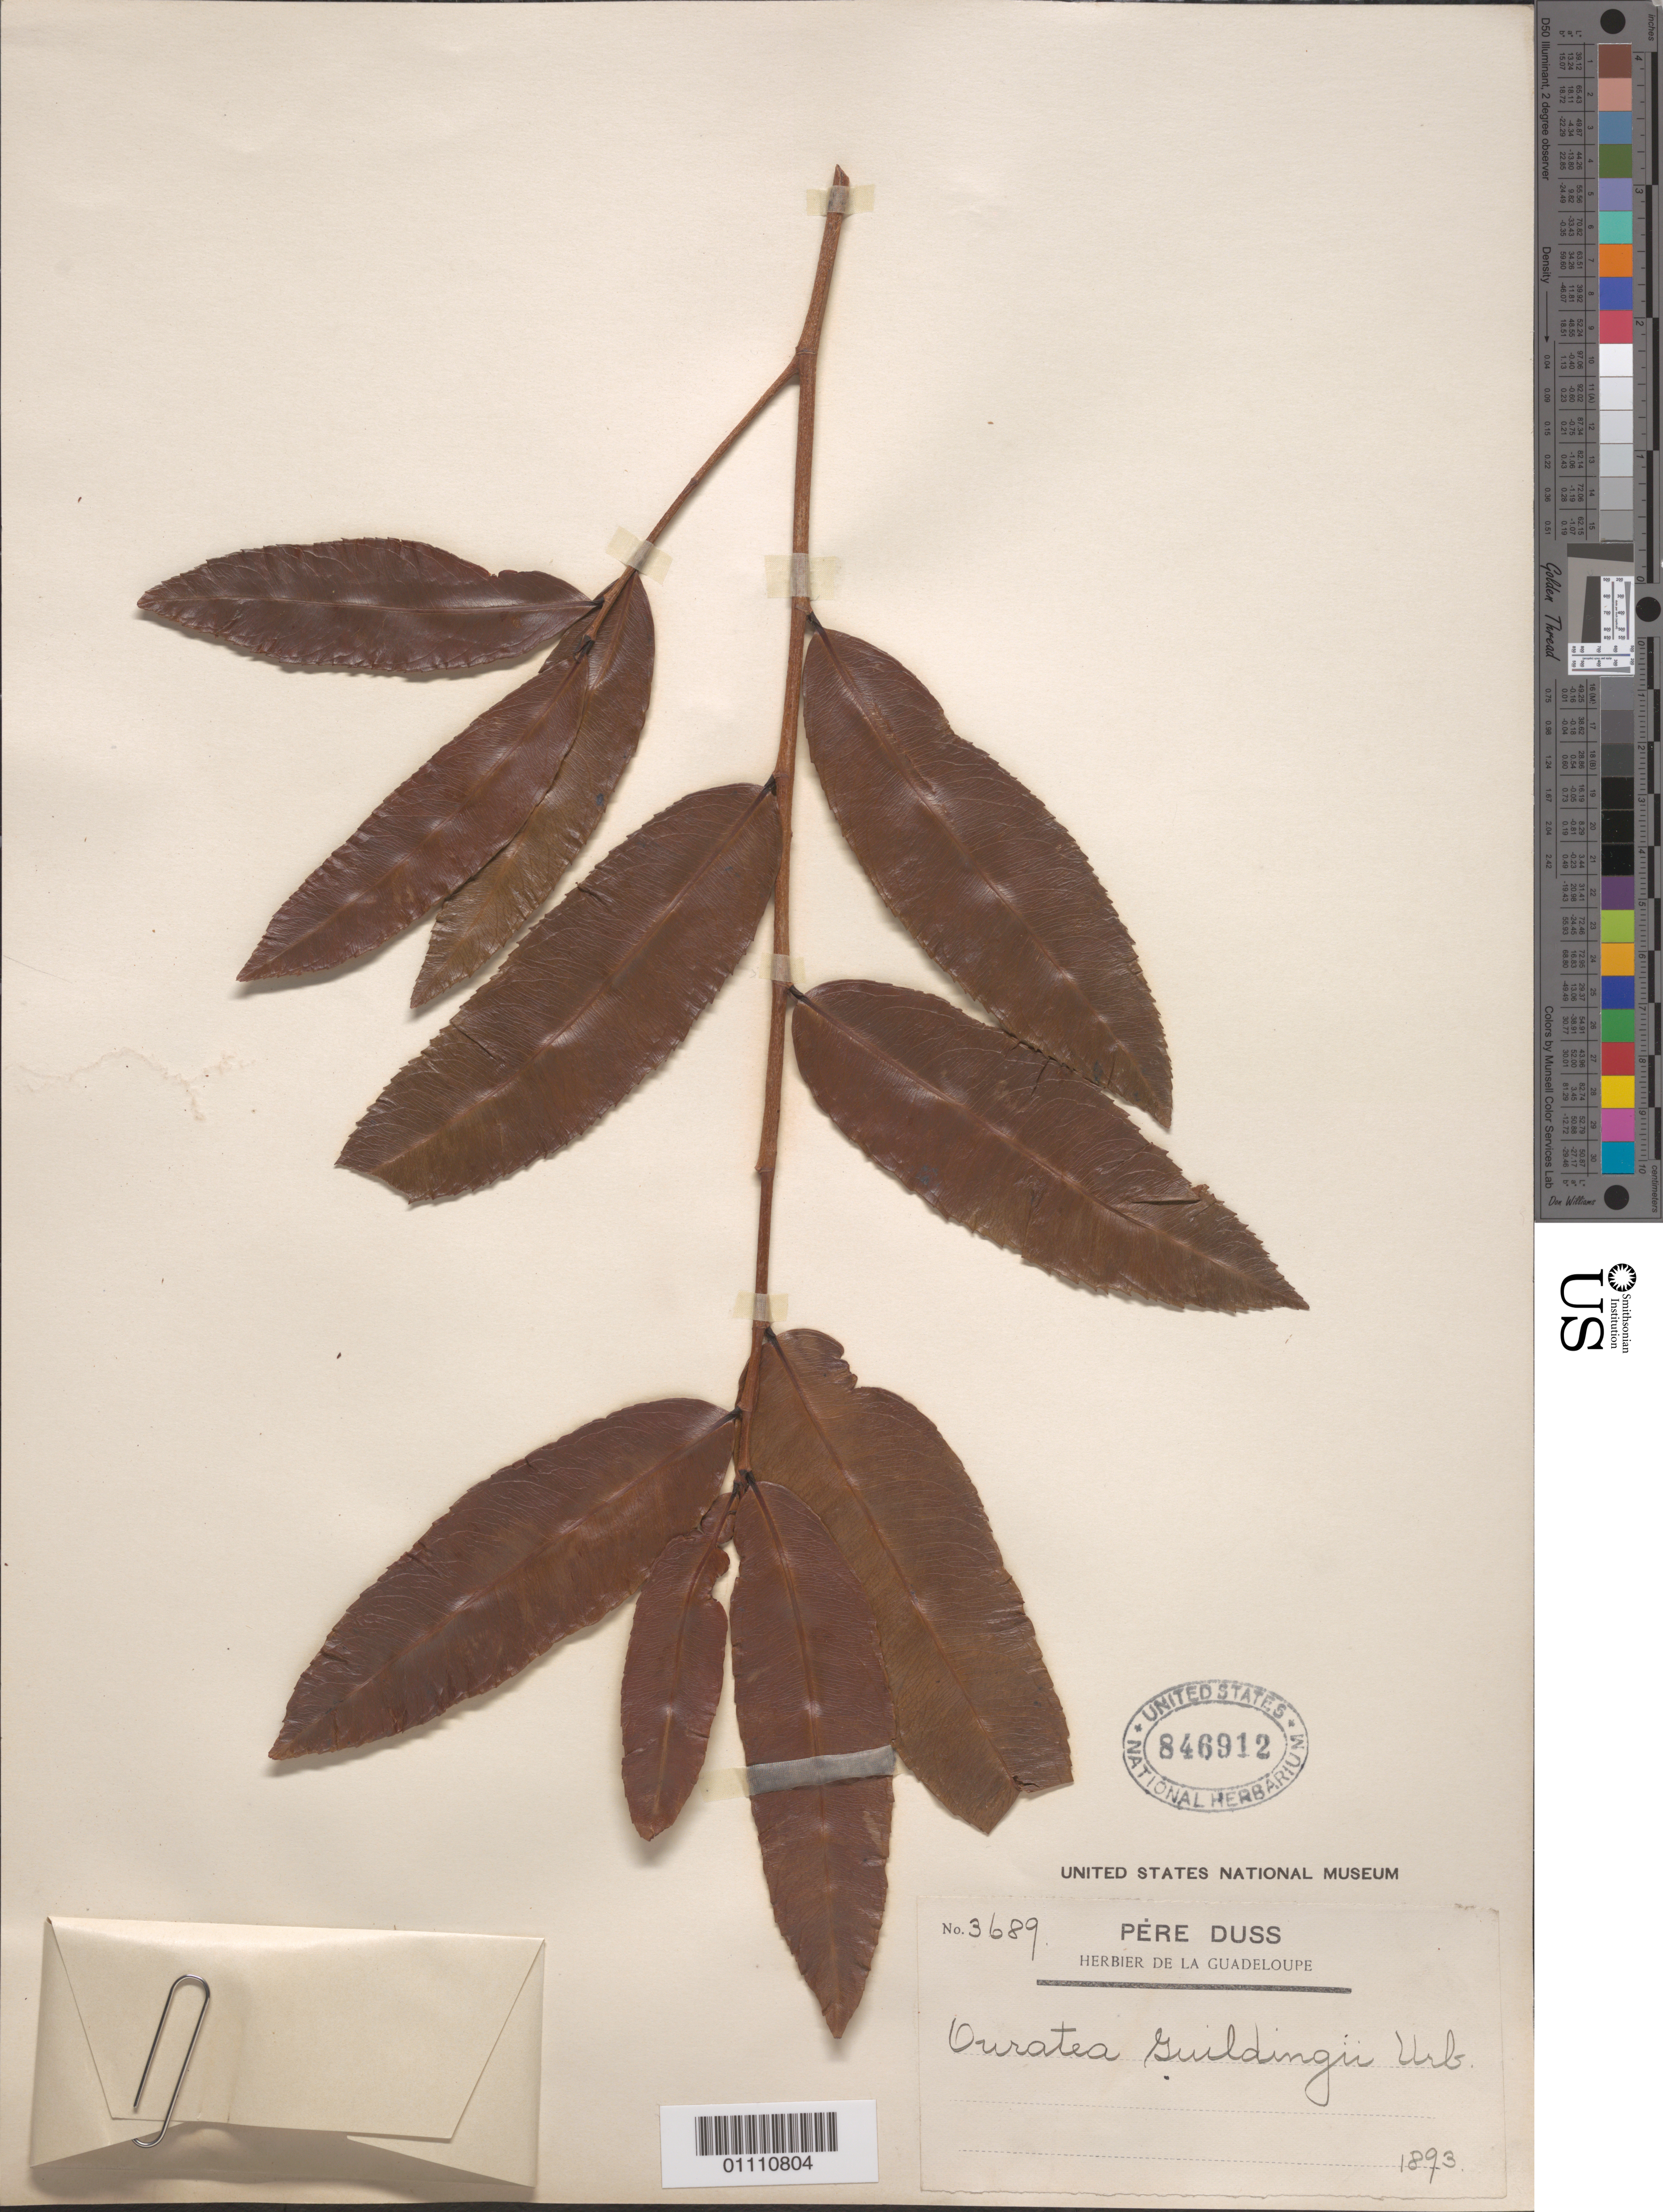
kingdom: Plantae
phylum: Tracheophyta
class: Magnoliopsida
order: Malpighiales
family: Ochnaceae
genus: Ouratea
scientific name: Ouratea guildingii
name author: (Planch.) Urb.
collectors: Père Duss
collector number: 3689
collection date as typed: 1893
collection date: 1893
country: Guadeloupe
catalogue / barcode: US 846912